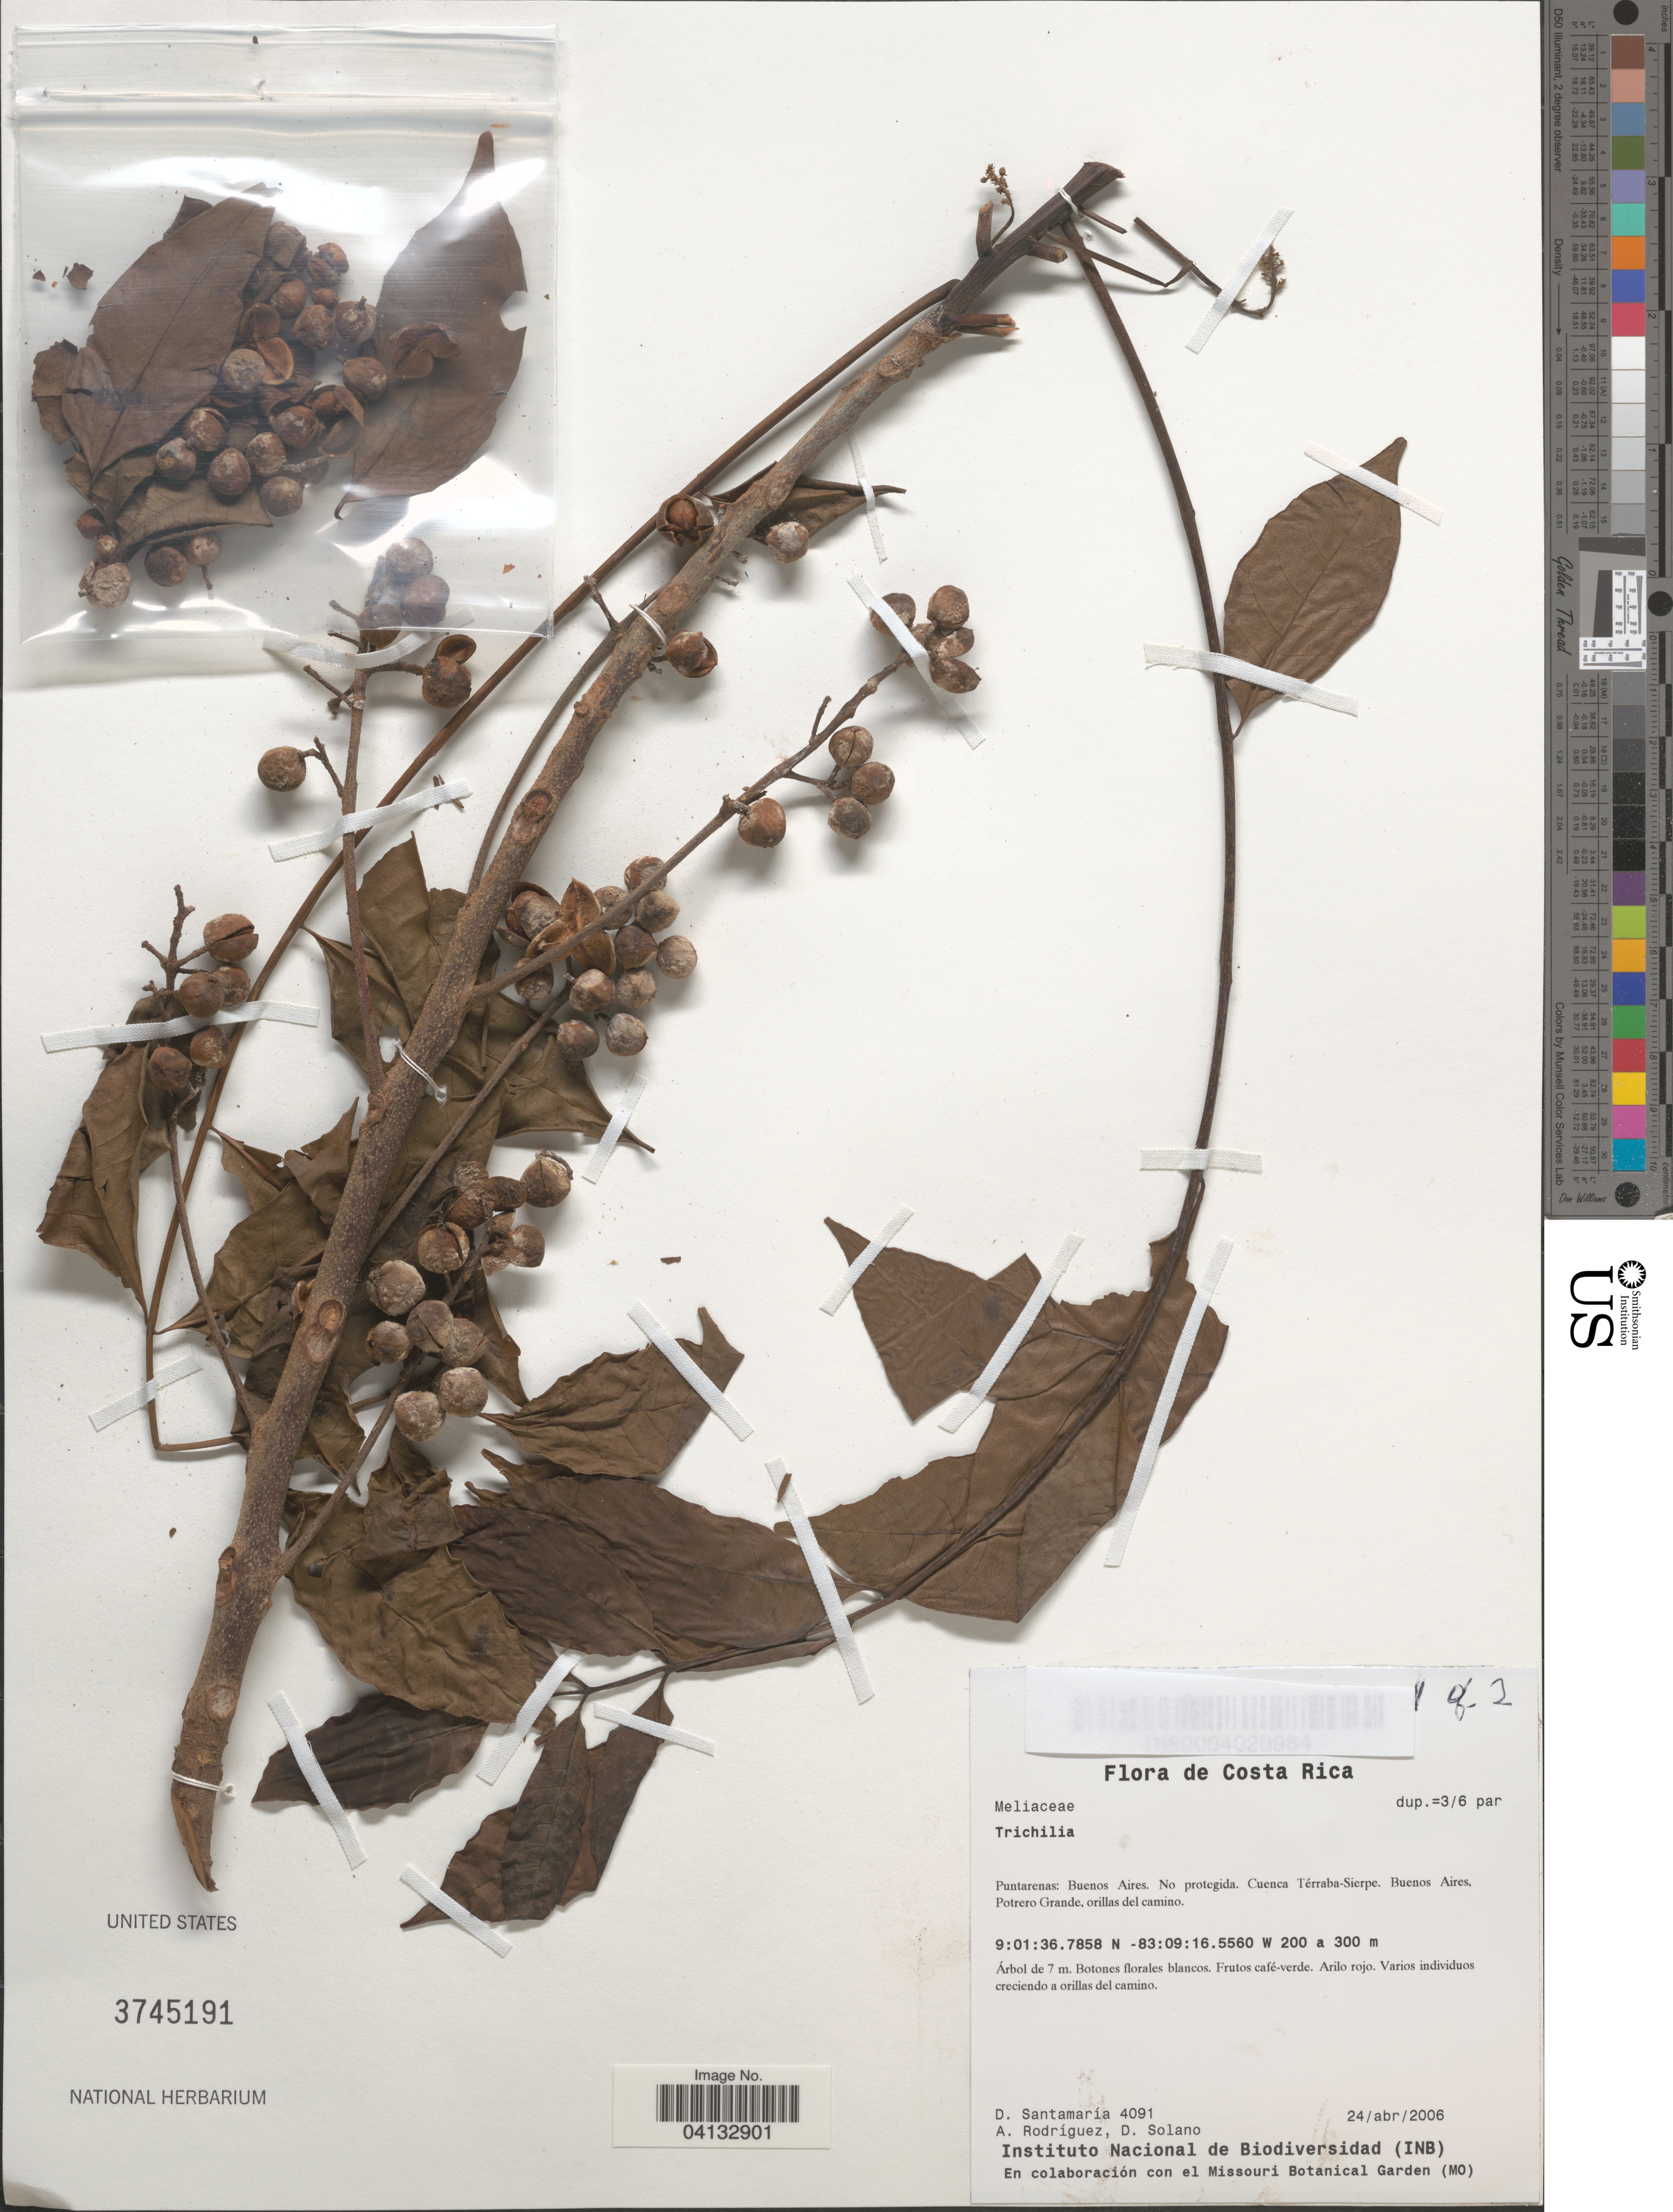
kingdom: Plantae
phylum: Tracheophyta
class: Magnoliopsida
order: Sapindales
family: Meliaceae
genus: Trichilia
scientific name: Trichilia sp.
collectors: D. Santamaria, A. Rodríguez & D. Solano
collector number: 4091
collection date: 2006-04-24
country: Costa Rica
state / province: Puntarenas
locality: Buenos Aires. No protegida. Cuenca Térraba-Sierpe. Buenos Aires, Potrero Grande, orillas del camino.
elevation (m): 200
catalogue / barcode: US 3745191